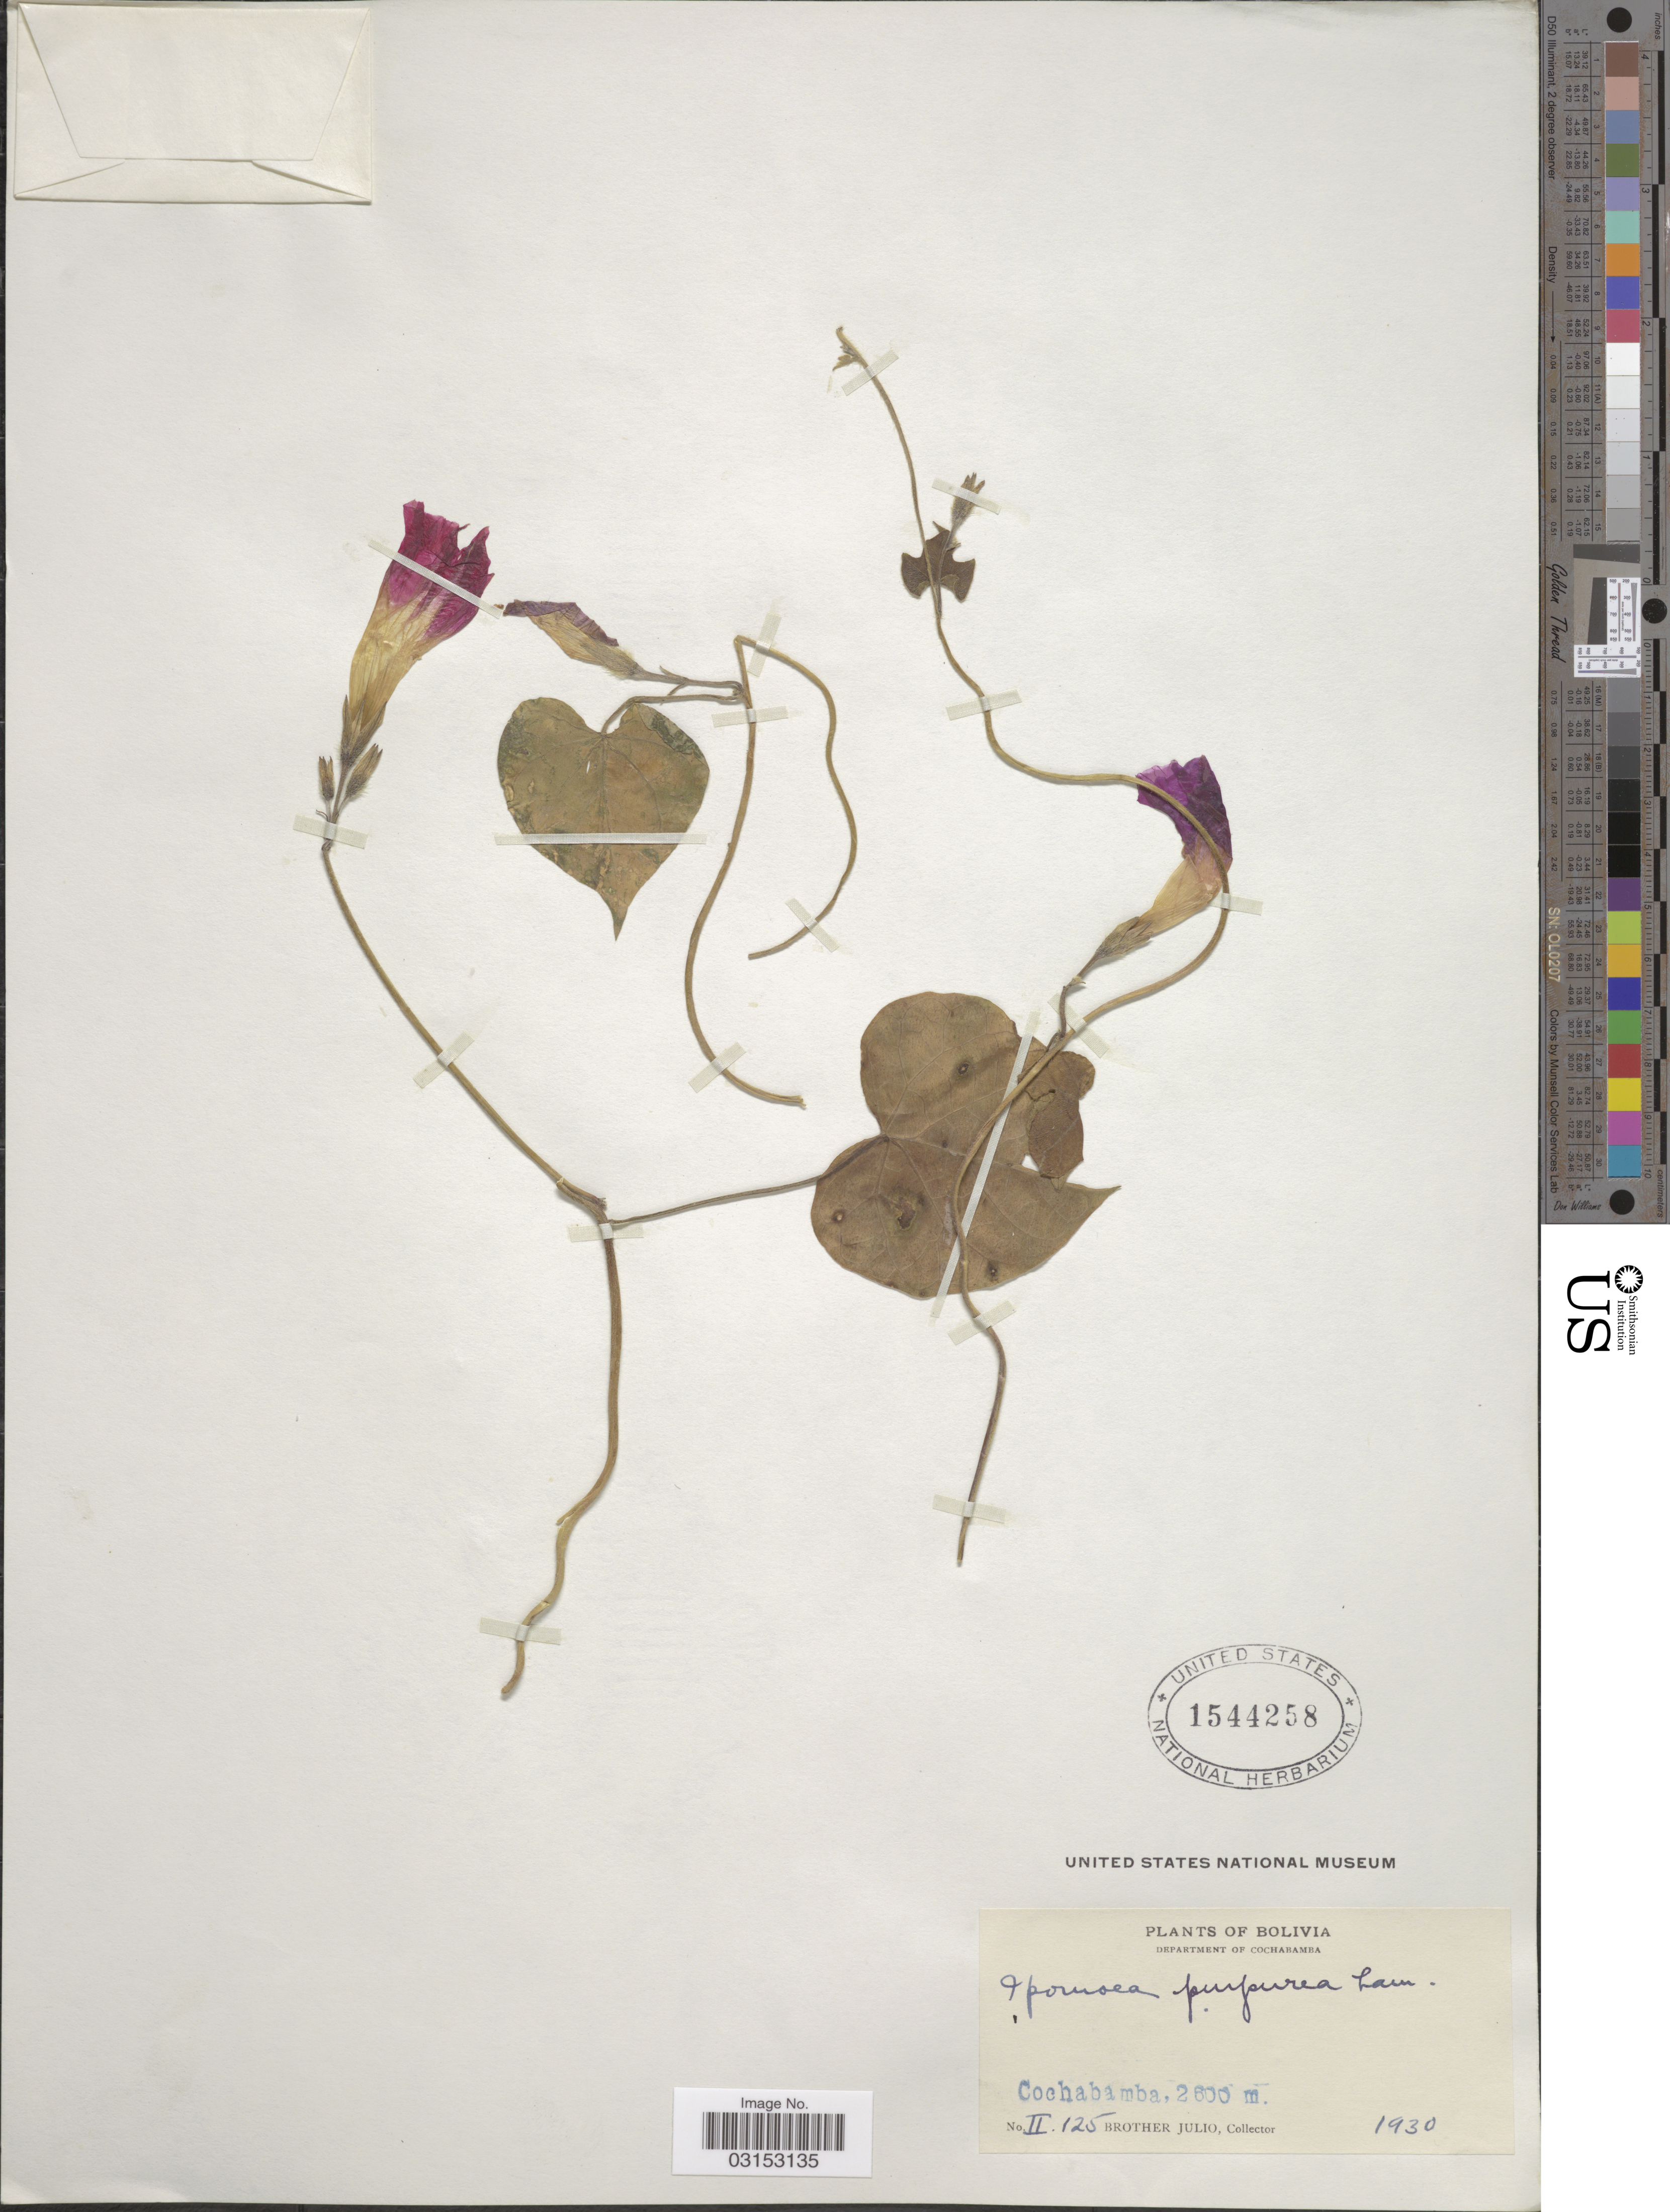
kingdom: Plantae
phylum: Tracheophyta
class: Magnoliopsida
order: Solanales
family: Convolvulaceae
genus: Ipomoea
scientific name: Ipomoea purpurea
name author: (L.) Roth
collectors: Bro. Julio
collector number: II125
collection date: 1930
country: Bolivia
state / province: Cochabamba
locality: Department of Cochabamba.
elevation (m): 2600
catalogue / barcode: US 1544258